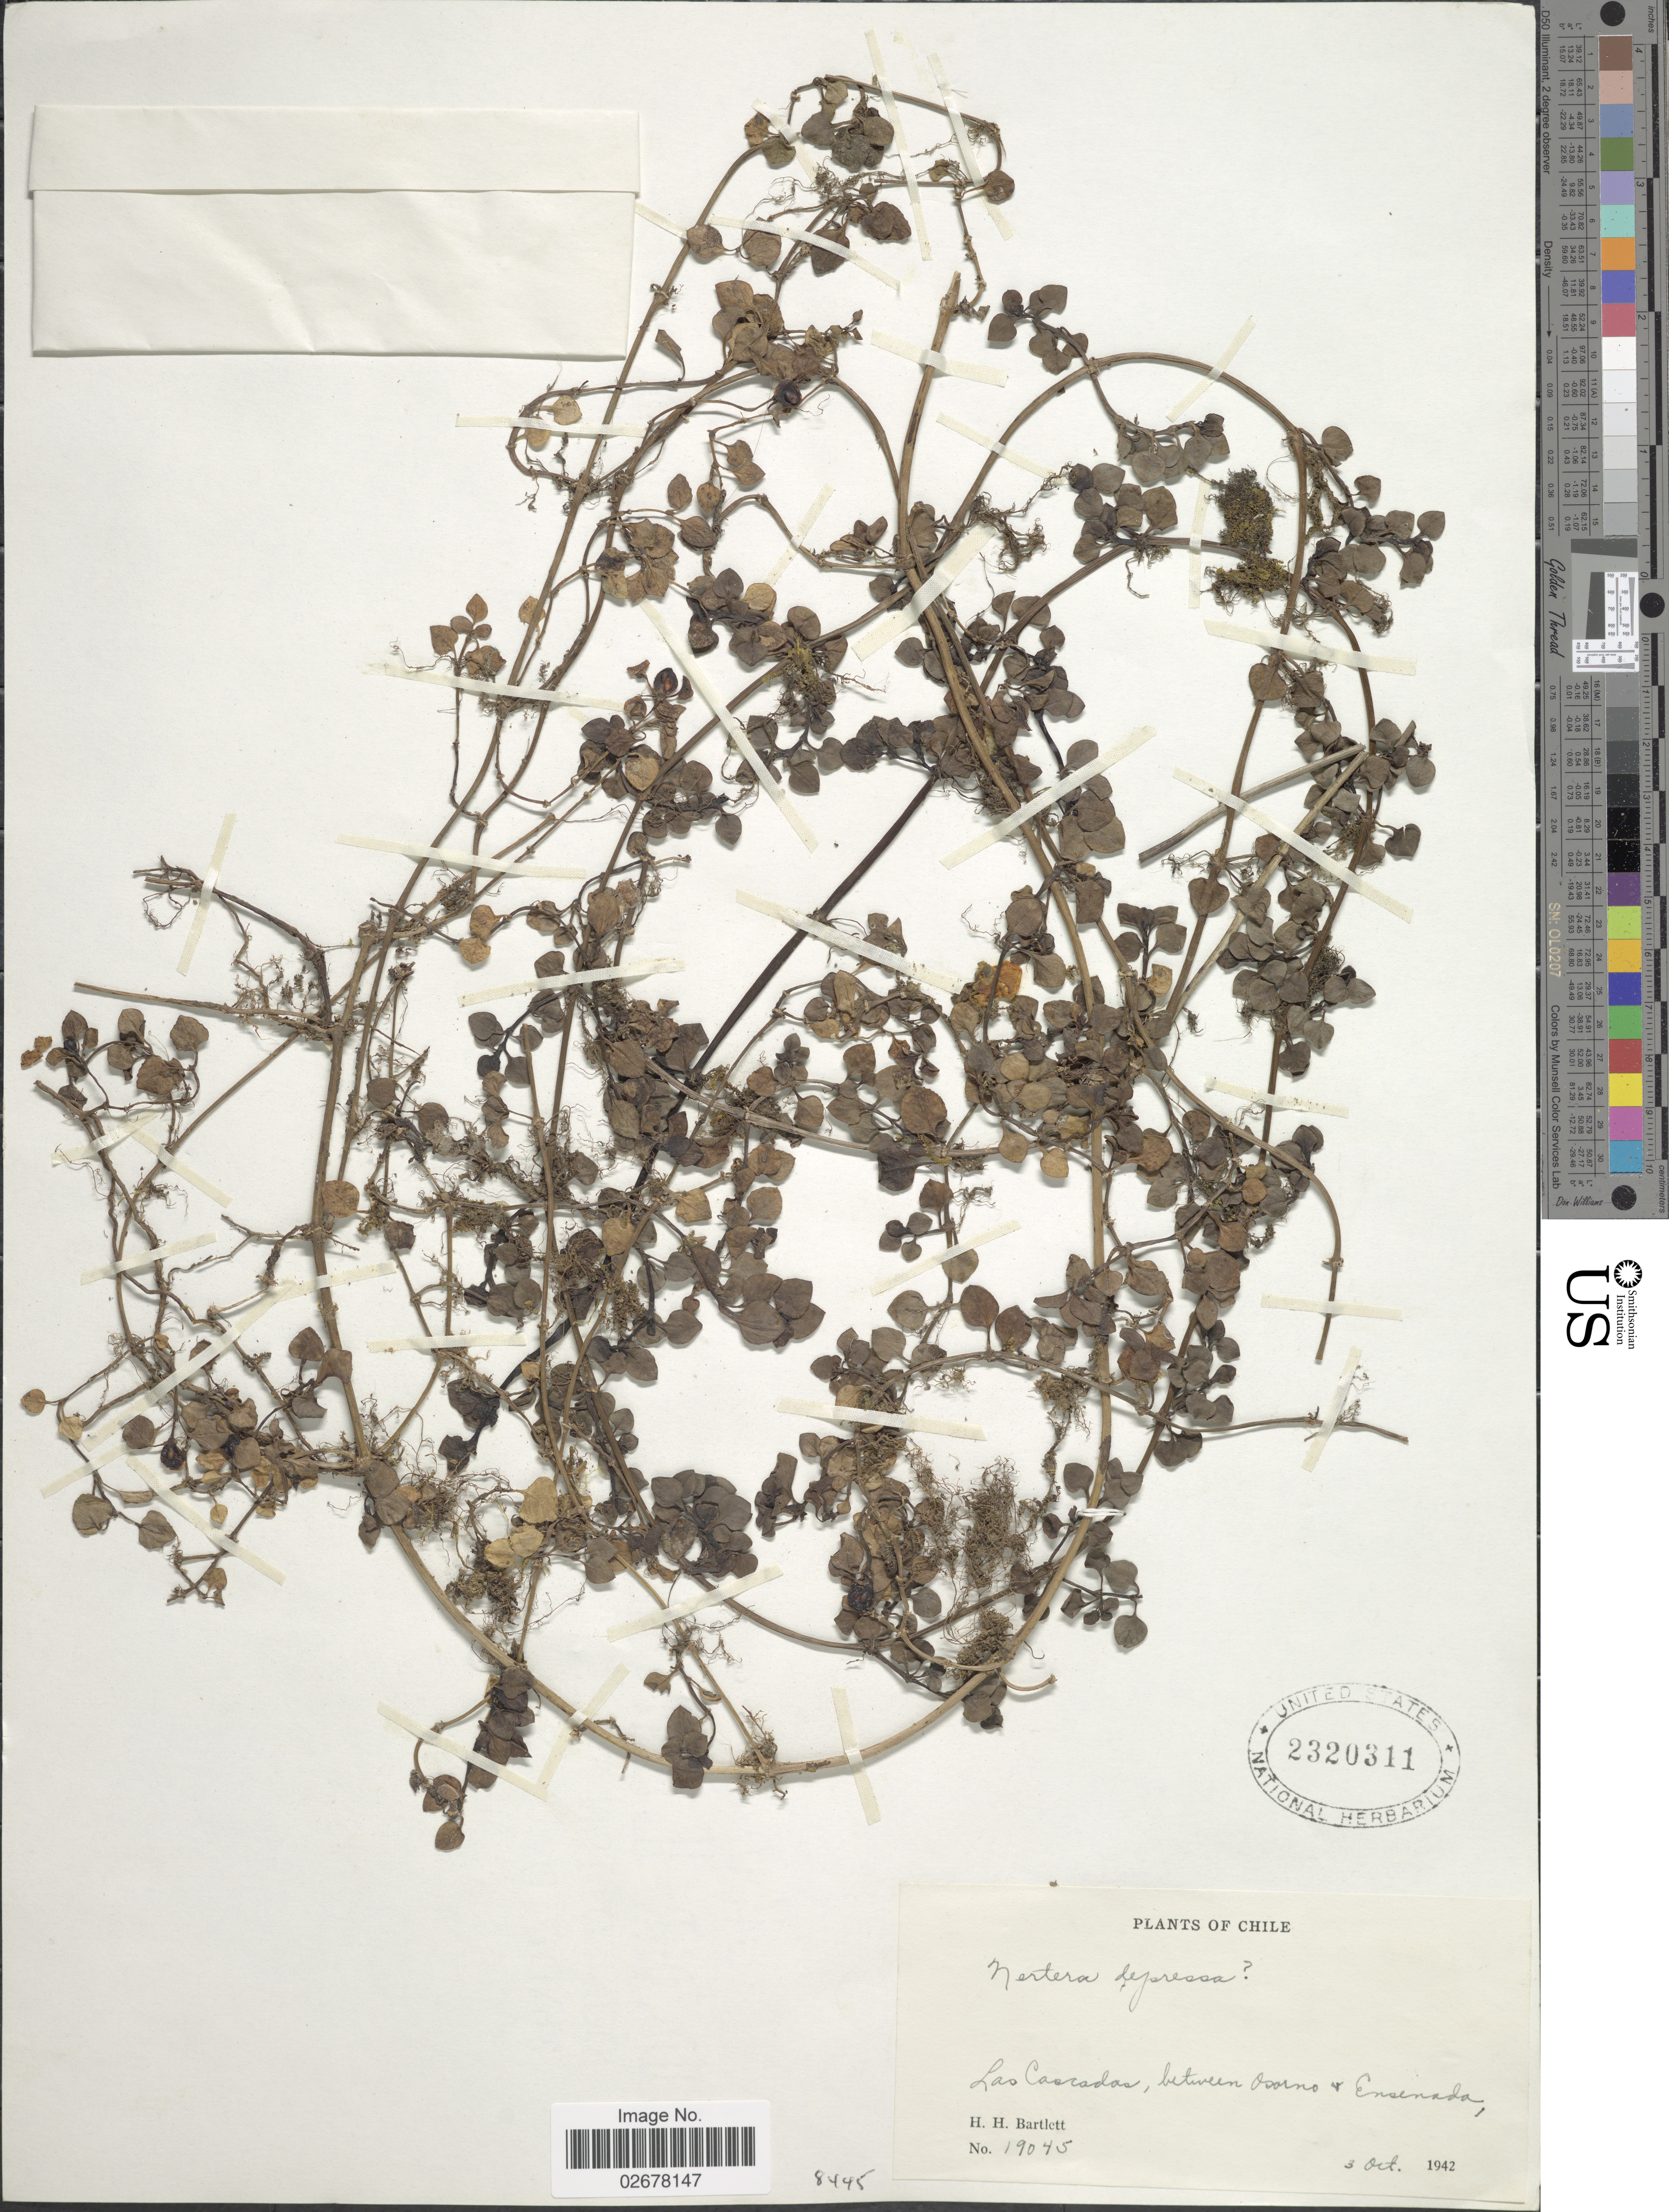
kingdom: Plantae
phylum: Tracheophyta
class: Magnoliopsida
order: Gentianales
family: Rubiaceae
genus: Nertera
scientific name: Nertera depressa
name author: Banks & Sol. ex Gaertn.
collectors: H. H. Bartlett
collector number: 19045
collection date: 1942-10-03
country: Chile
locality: Las Cascadas, between Osorno & Ensenada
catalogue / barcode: US 2320311